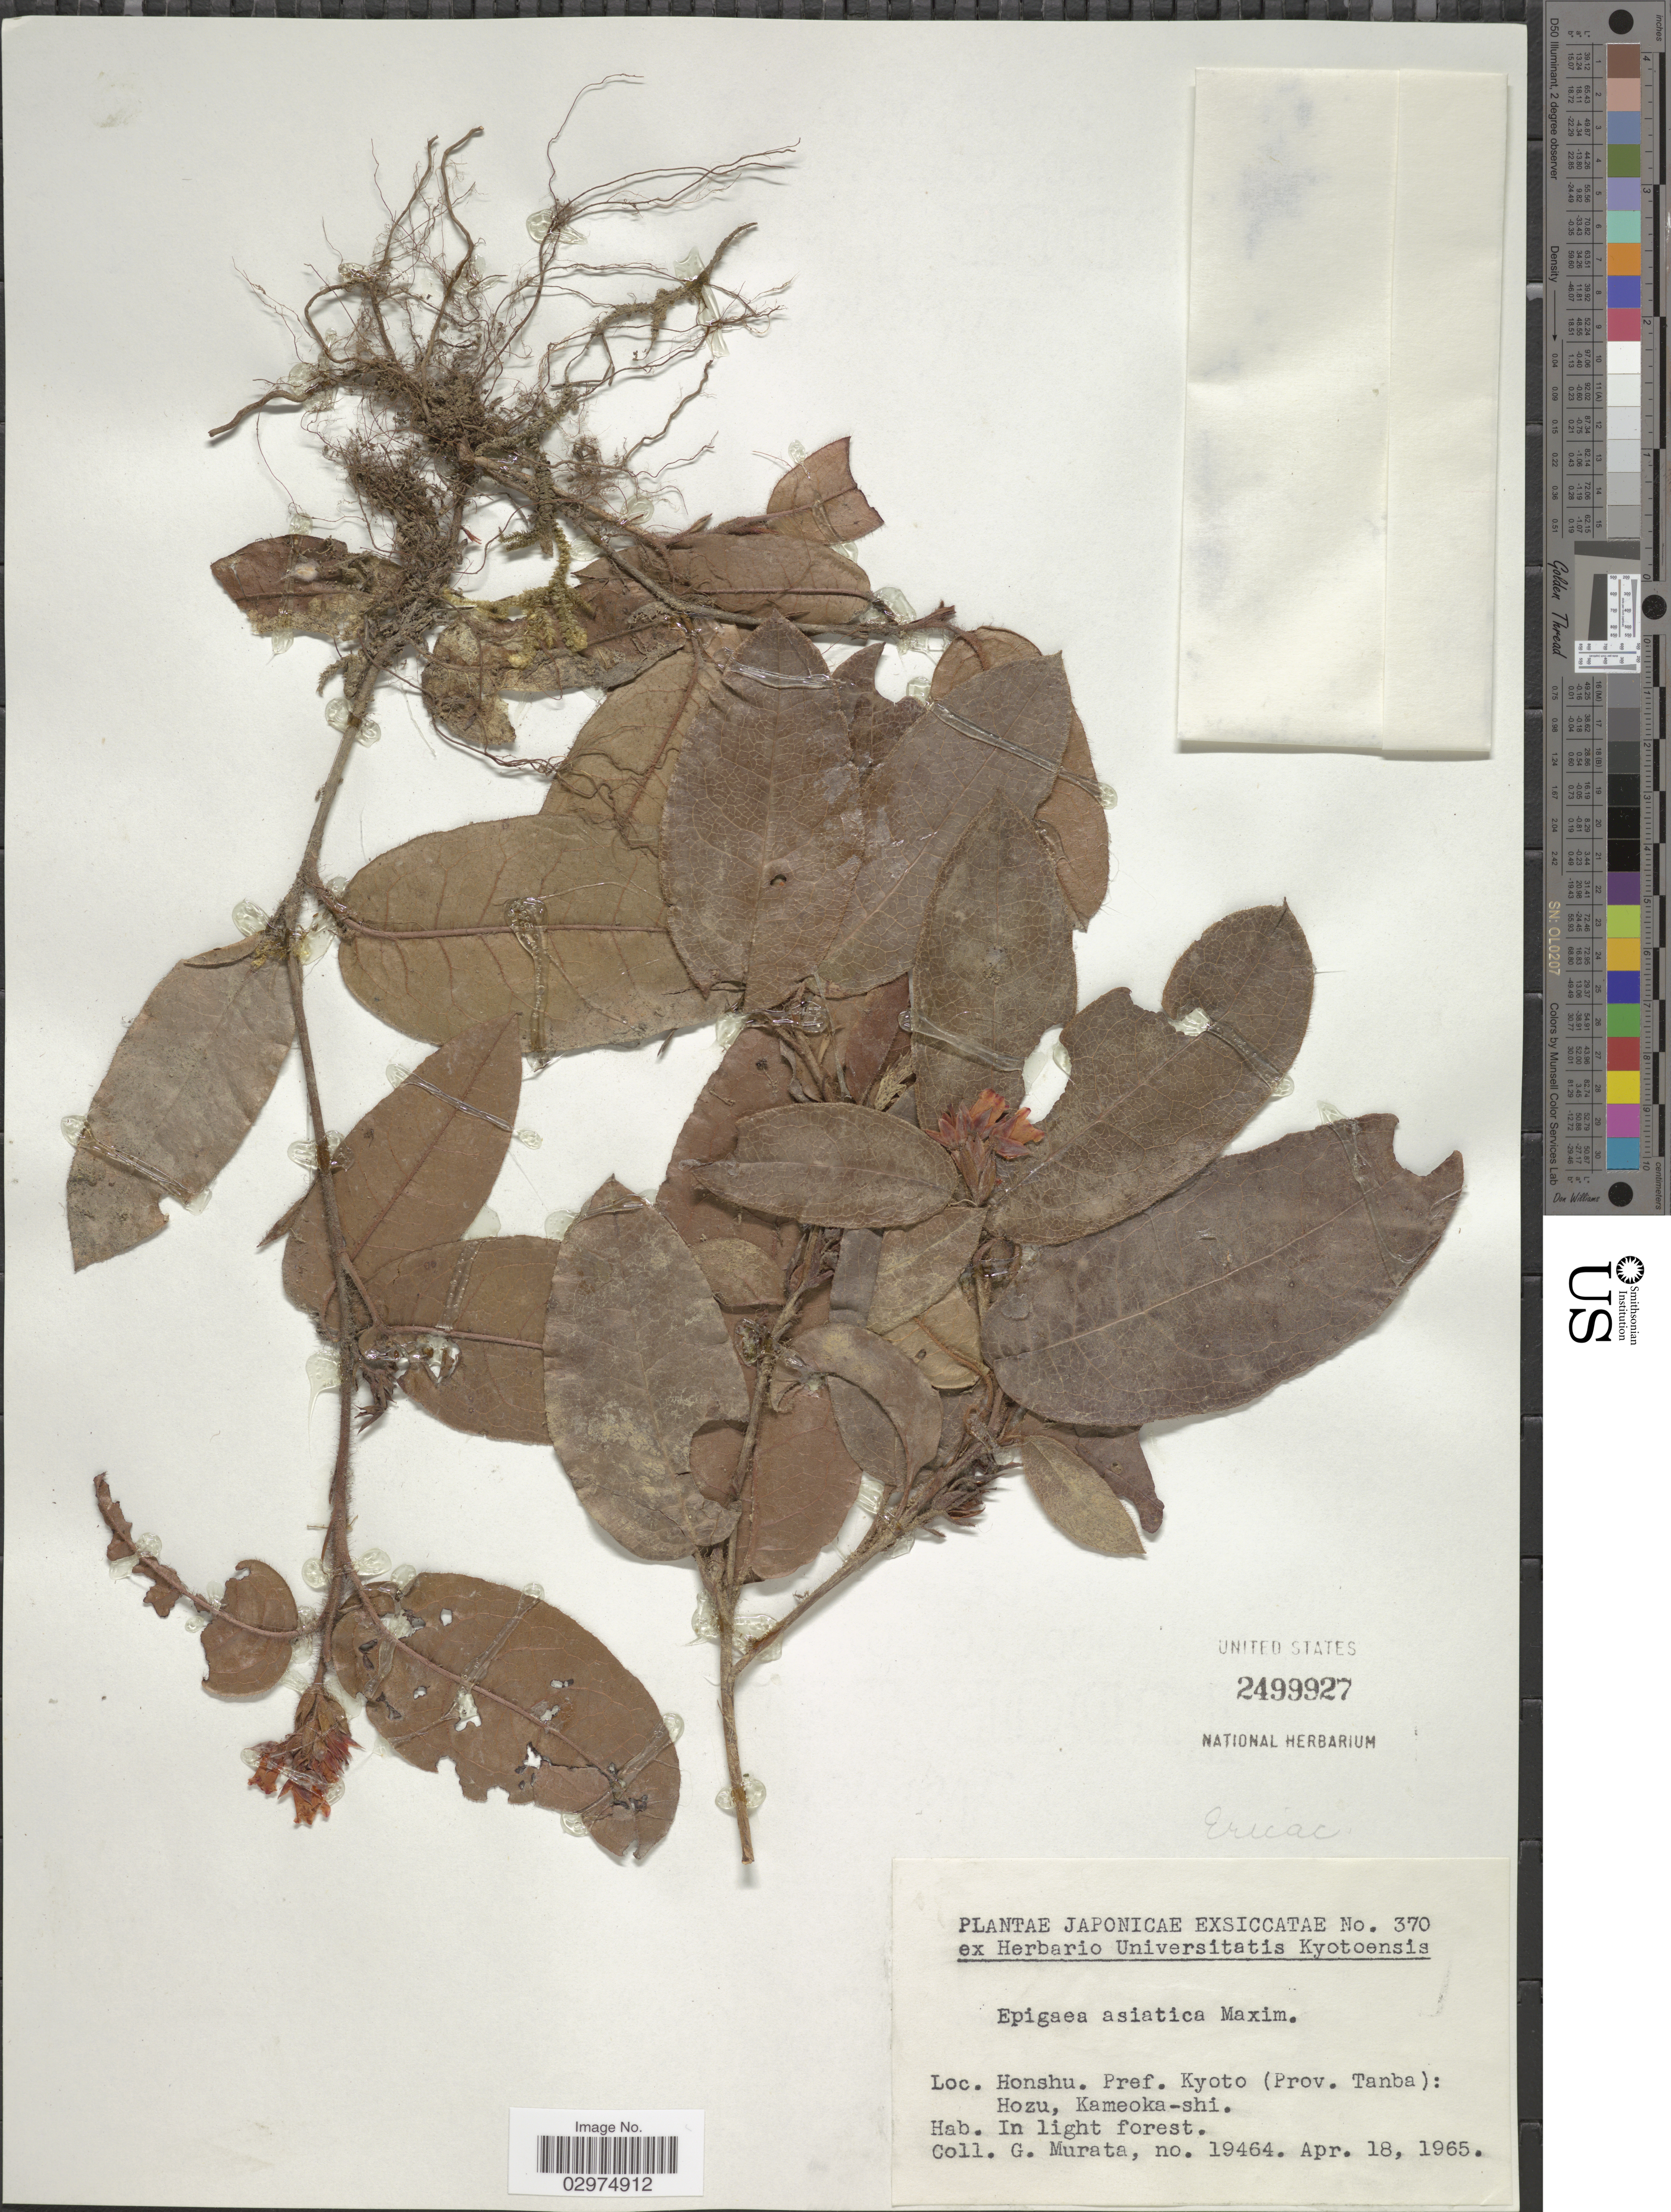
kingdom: Plantae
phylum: Tracheophyta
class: Magnoliopsida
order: Ericales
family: Ericaceae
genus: Epigaea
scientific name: Epigaea asiatiea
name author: Maxim.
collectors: G. Murata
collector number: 19464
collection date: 1965-04-18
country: Japan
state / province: Kyoto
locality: Honshu. Pref. Kyoto (Prov. Tanba): Hozu, Kameoka-shi.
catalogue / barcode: US 2499927